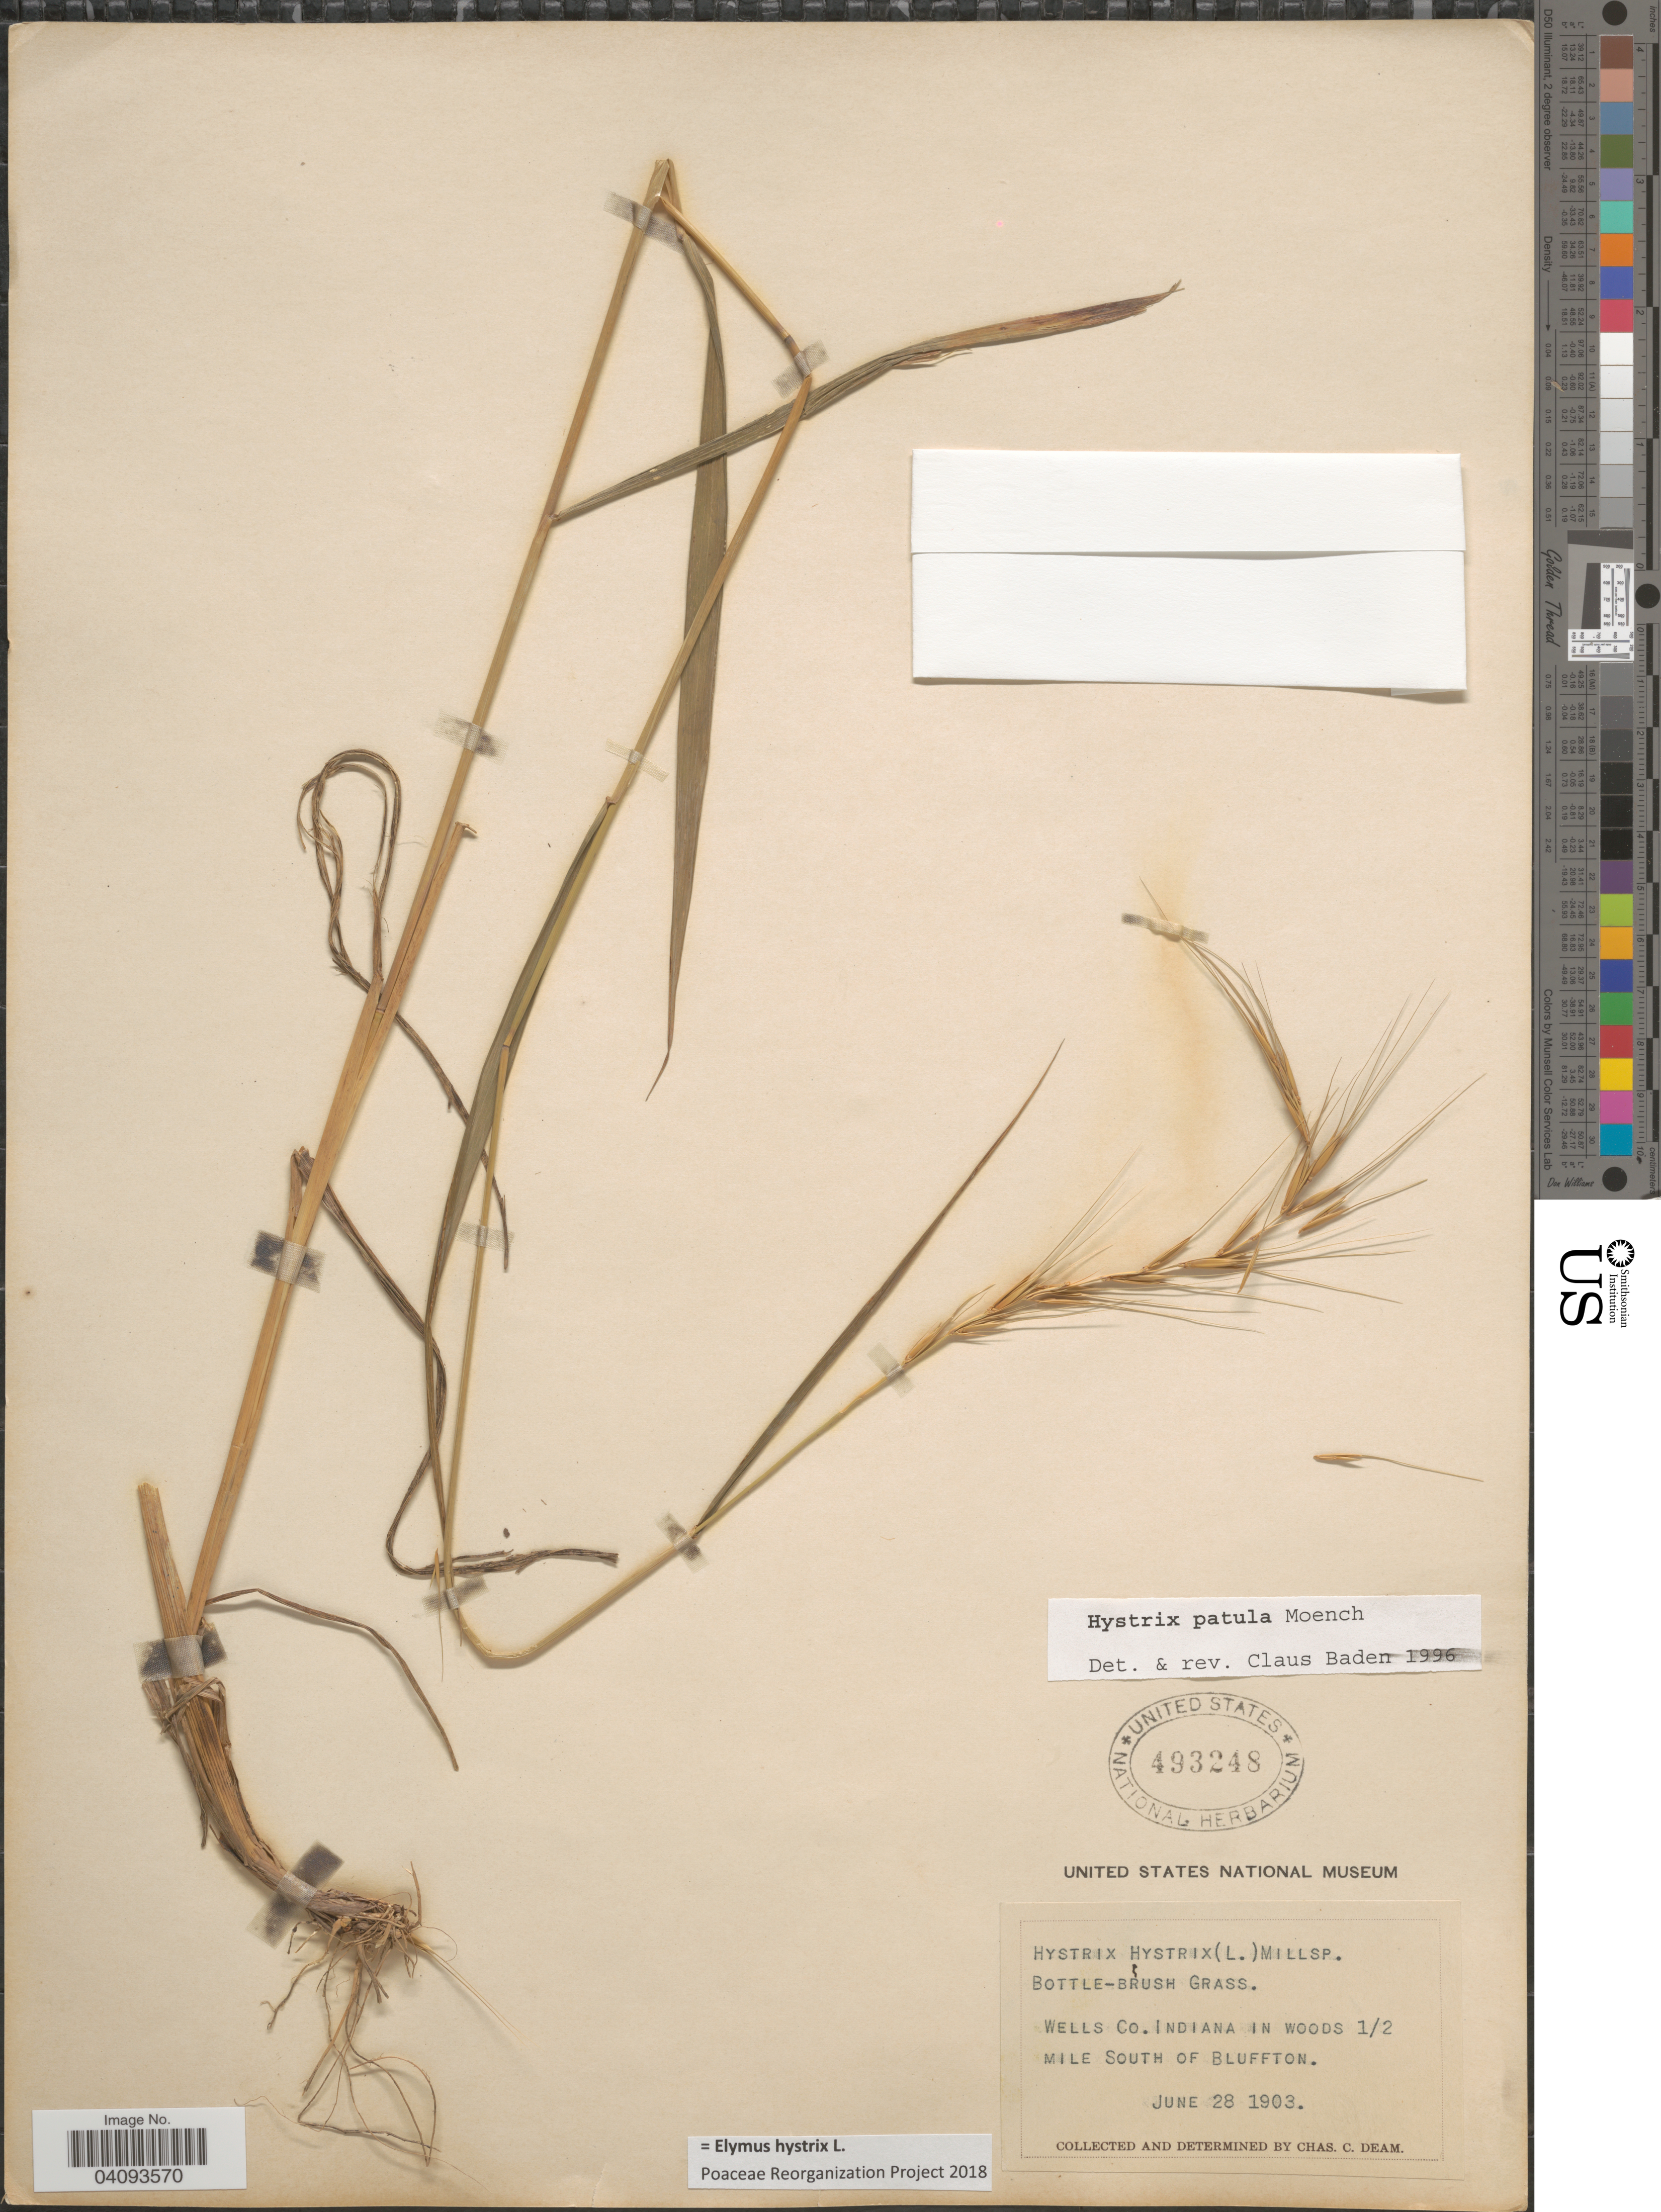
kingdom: Plantae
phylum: Tracheophyta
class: Liliopsida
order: Poales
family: Poaceae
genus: Elymus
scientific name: Elymus hystrix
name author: L.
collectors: C. C. Deam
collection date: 1903-06-28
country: United States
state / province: Indiana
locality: Wells Co. In Woods 1/2 Mile South Of Bluffton.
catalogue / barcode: US 493248